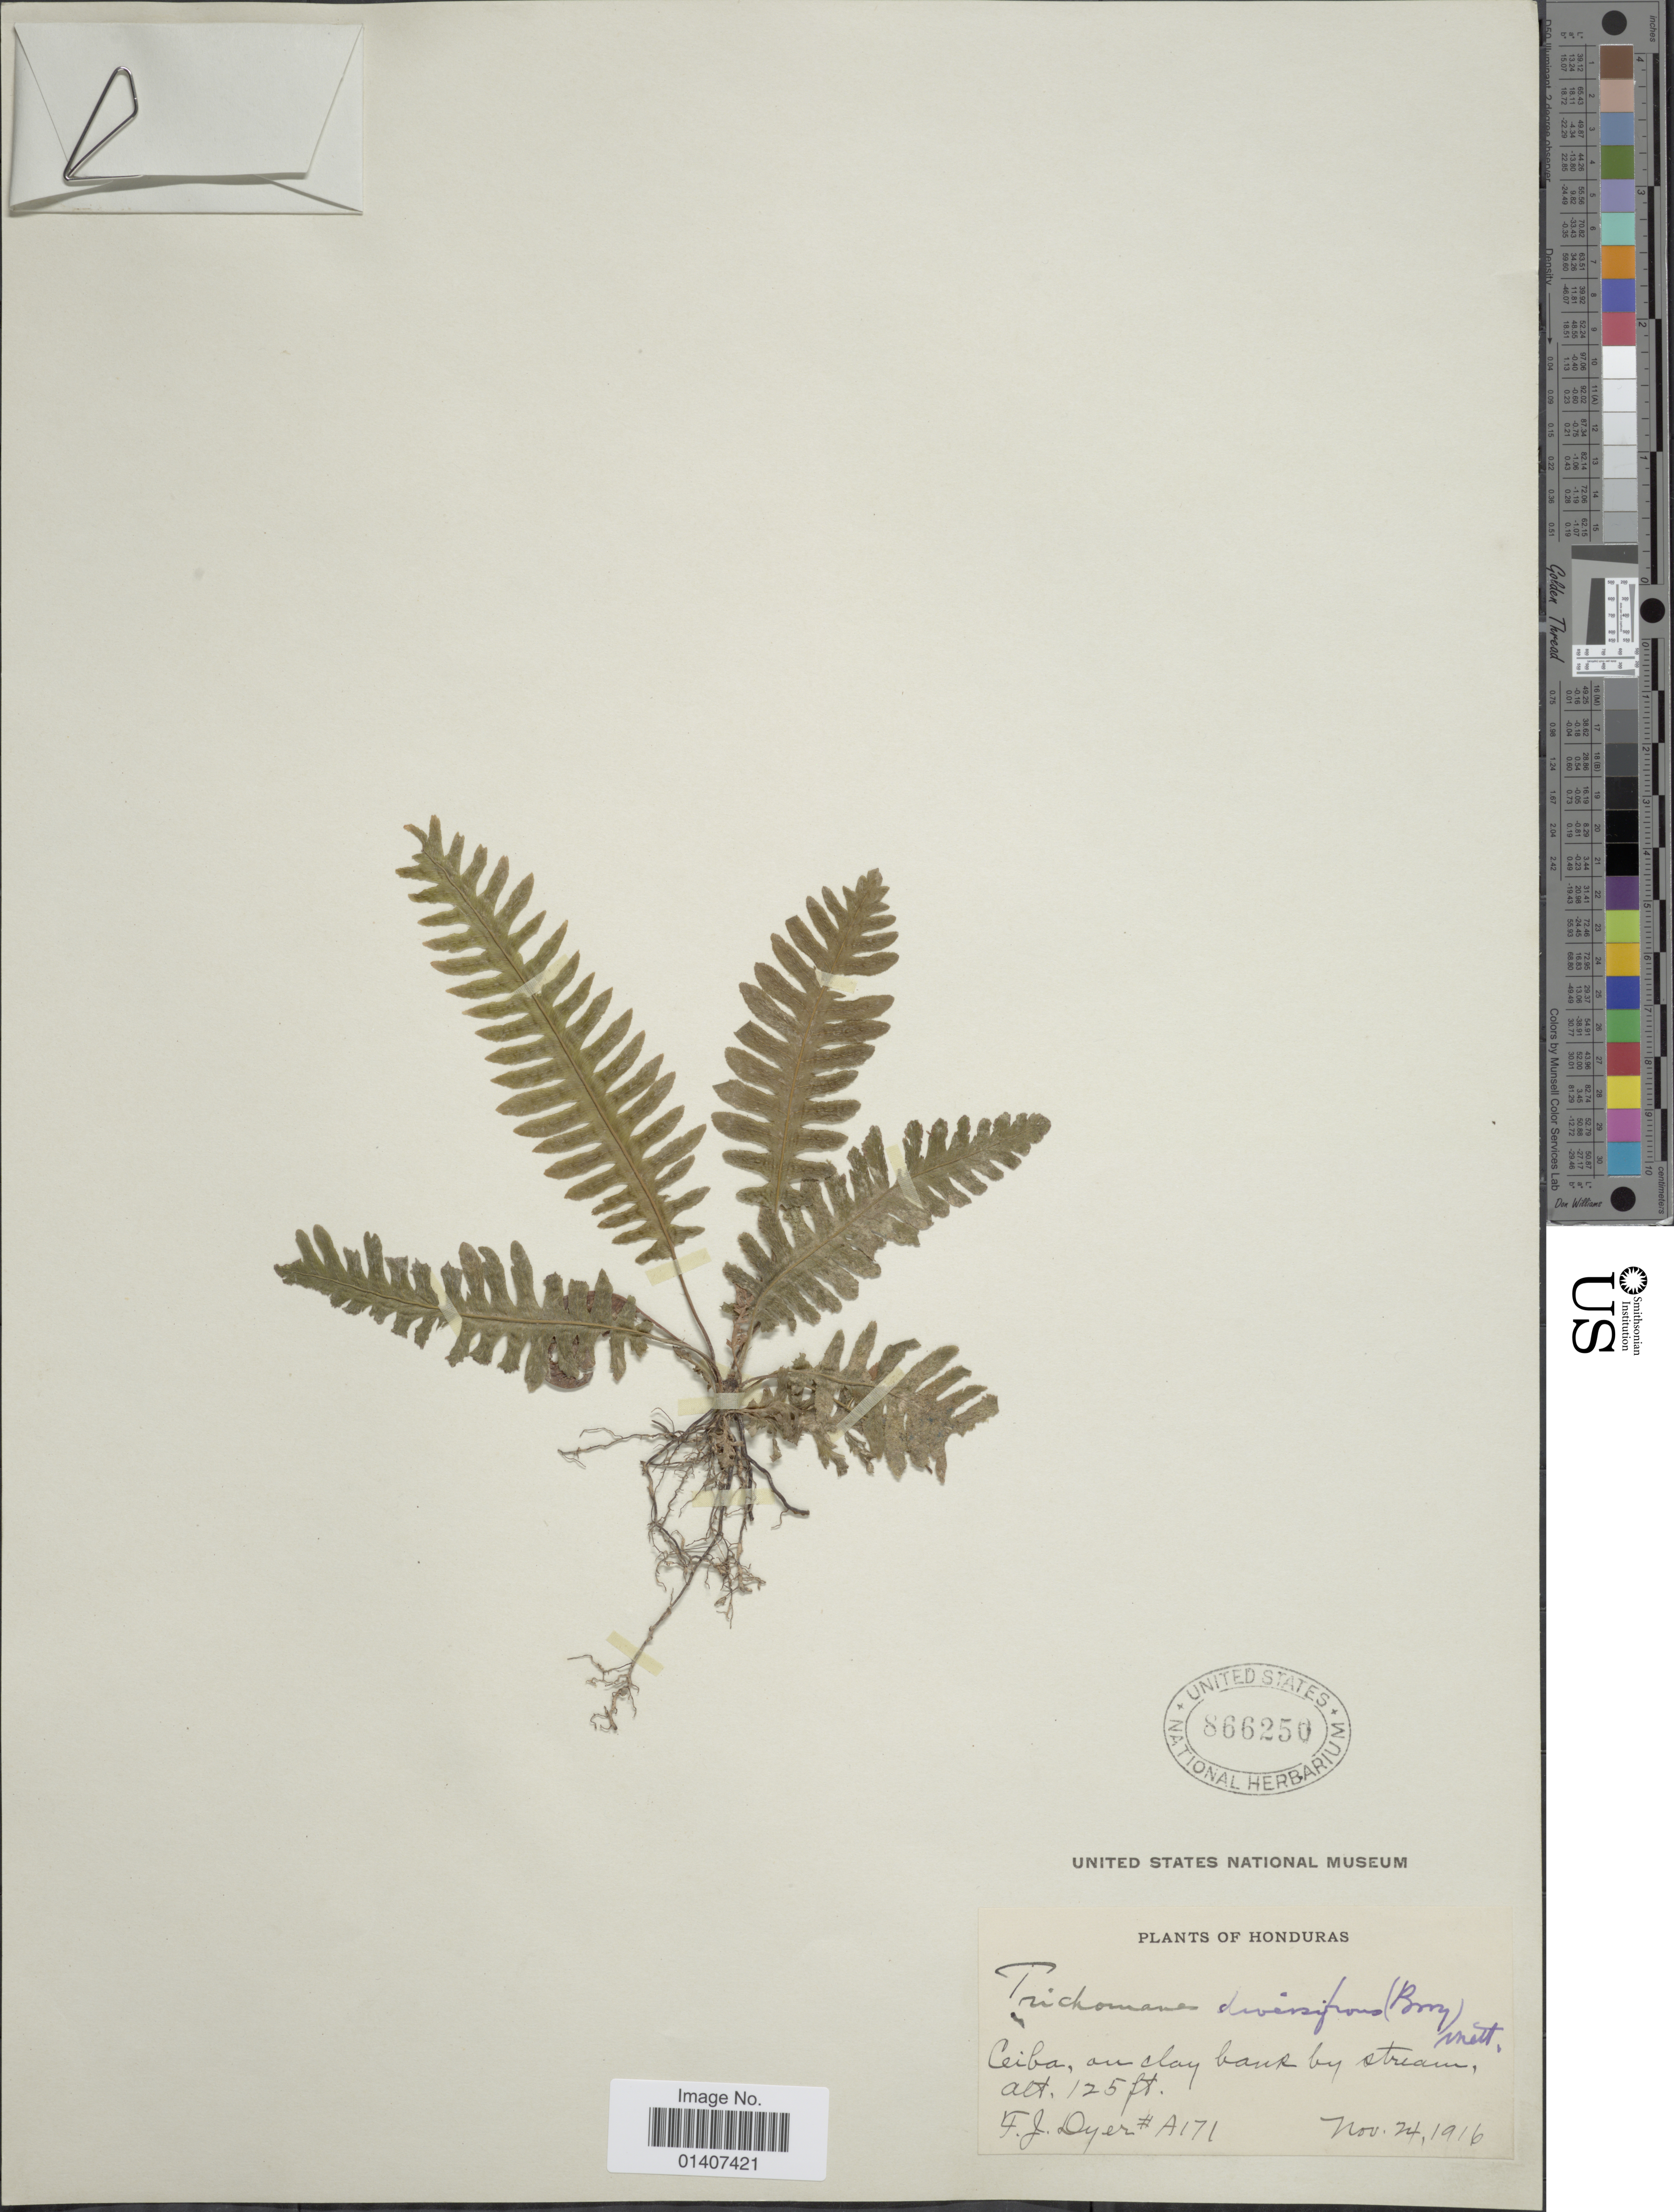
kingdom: Plantae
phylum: Tracheophyta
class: Polypodiopsida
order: Hymenophyllales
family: Hymenophyllaceae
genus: Trichomanes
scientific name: Trichomanes diversifrons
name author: (Bory) Mett. ex Sadeb.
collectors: F. J. Dyer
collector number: A171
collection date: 1916-11-24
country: Puerto Rico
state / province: Ceiba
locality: Ceiba on clay bank by stream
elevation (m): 38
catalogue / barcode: US 866250